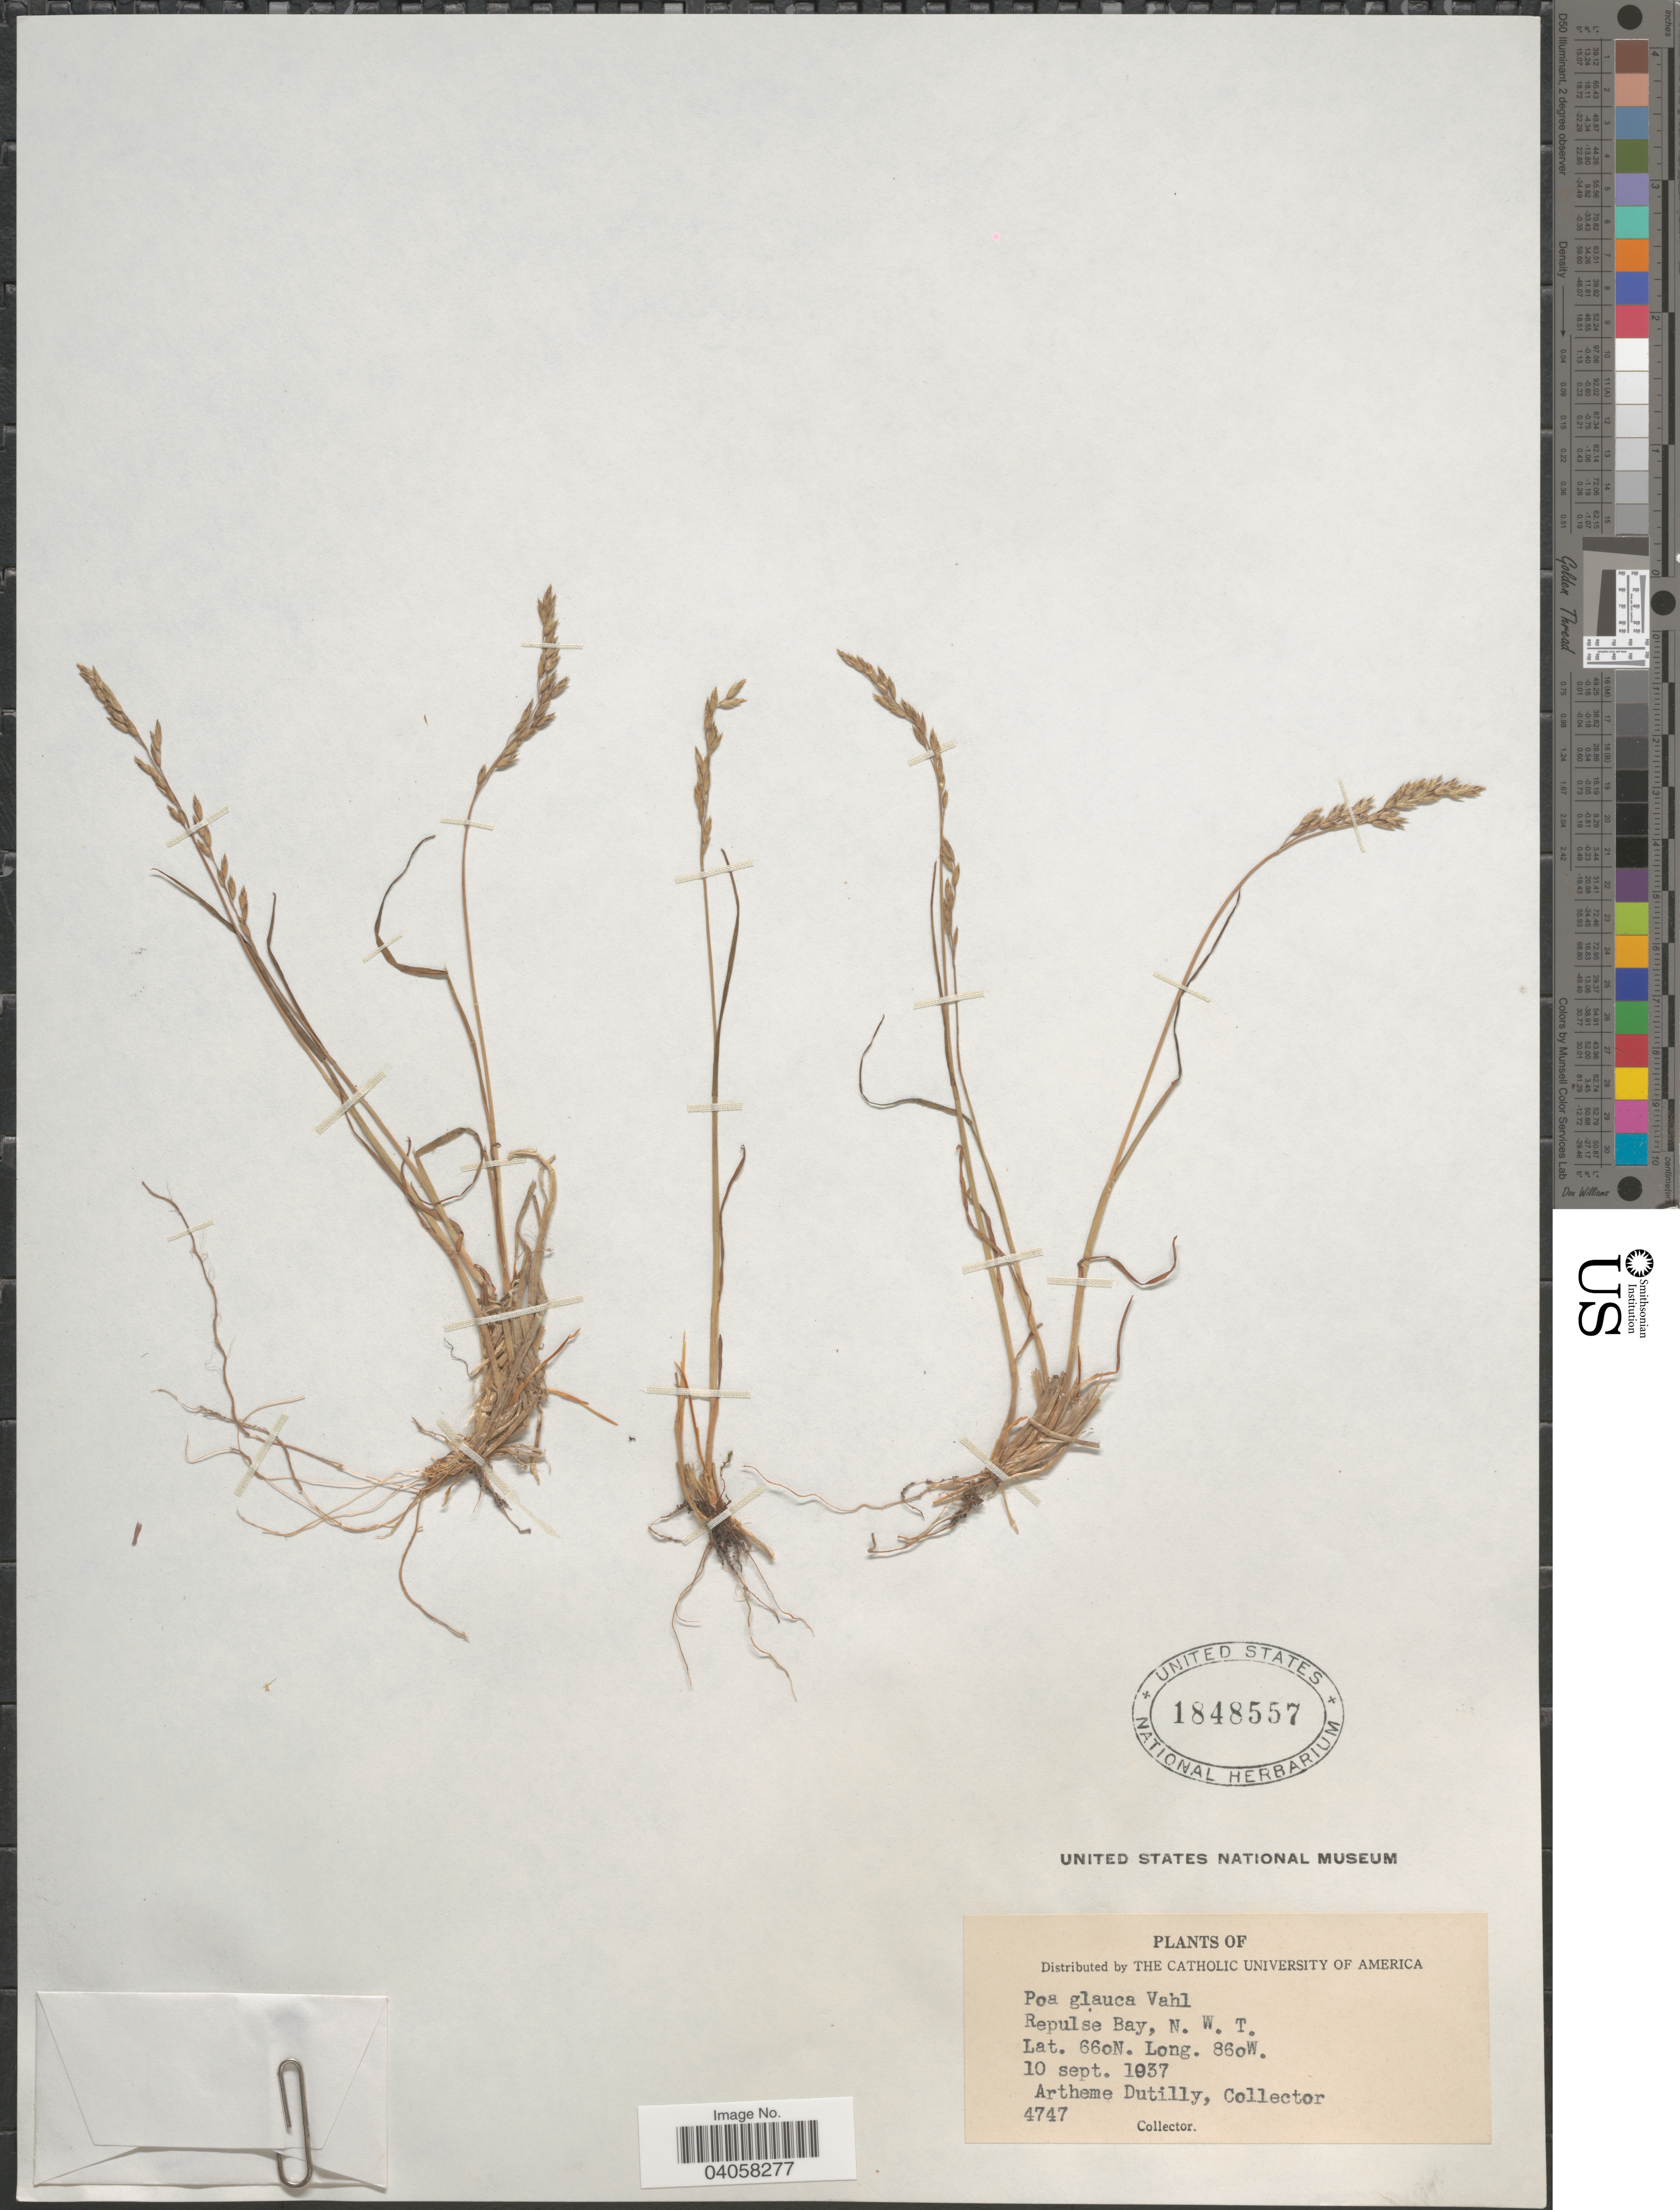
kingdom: Plantae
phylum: Tracheophyta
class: Liliopsida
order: Poales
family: Poaceae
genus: Poa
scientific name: Poa glauca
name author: Vahl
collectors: A. Dutilly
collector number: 4747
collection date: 1937-09-10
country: Canada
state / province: Northwest Territories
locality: Repulse Bay.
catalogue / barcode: US 1848557